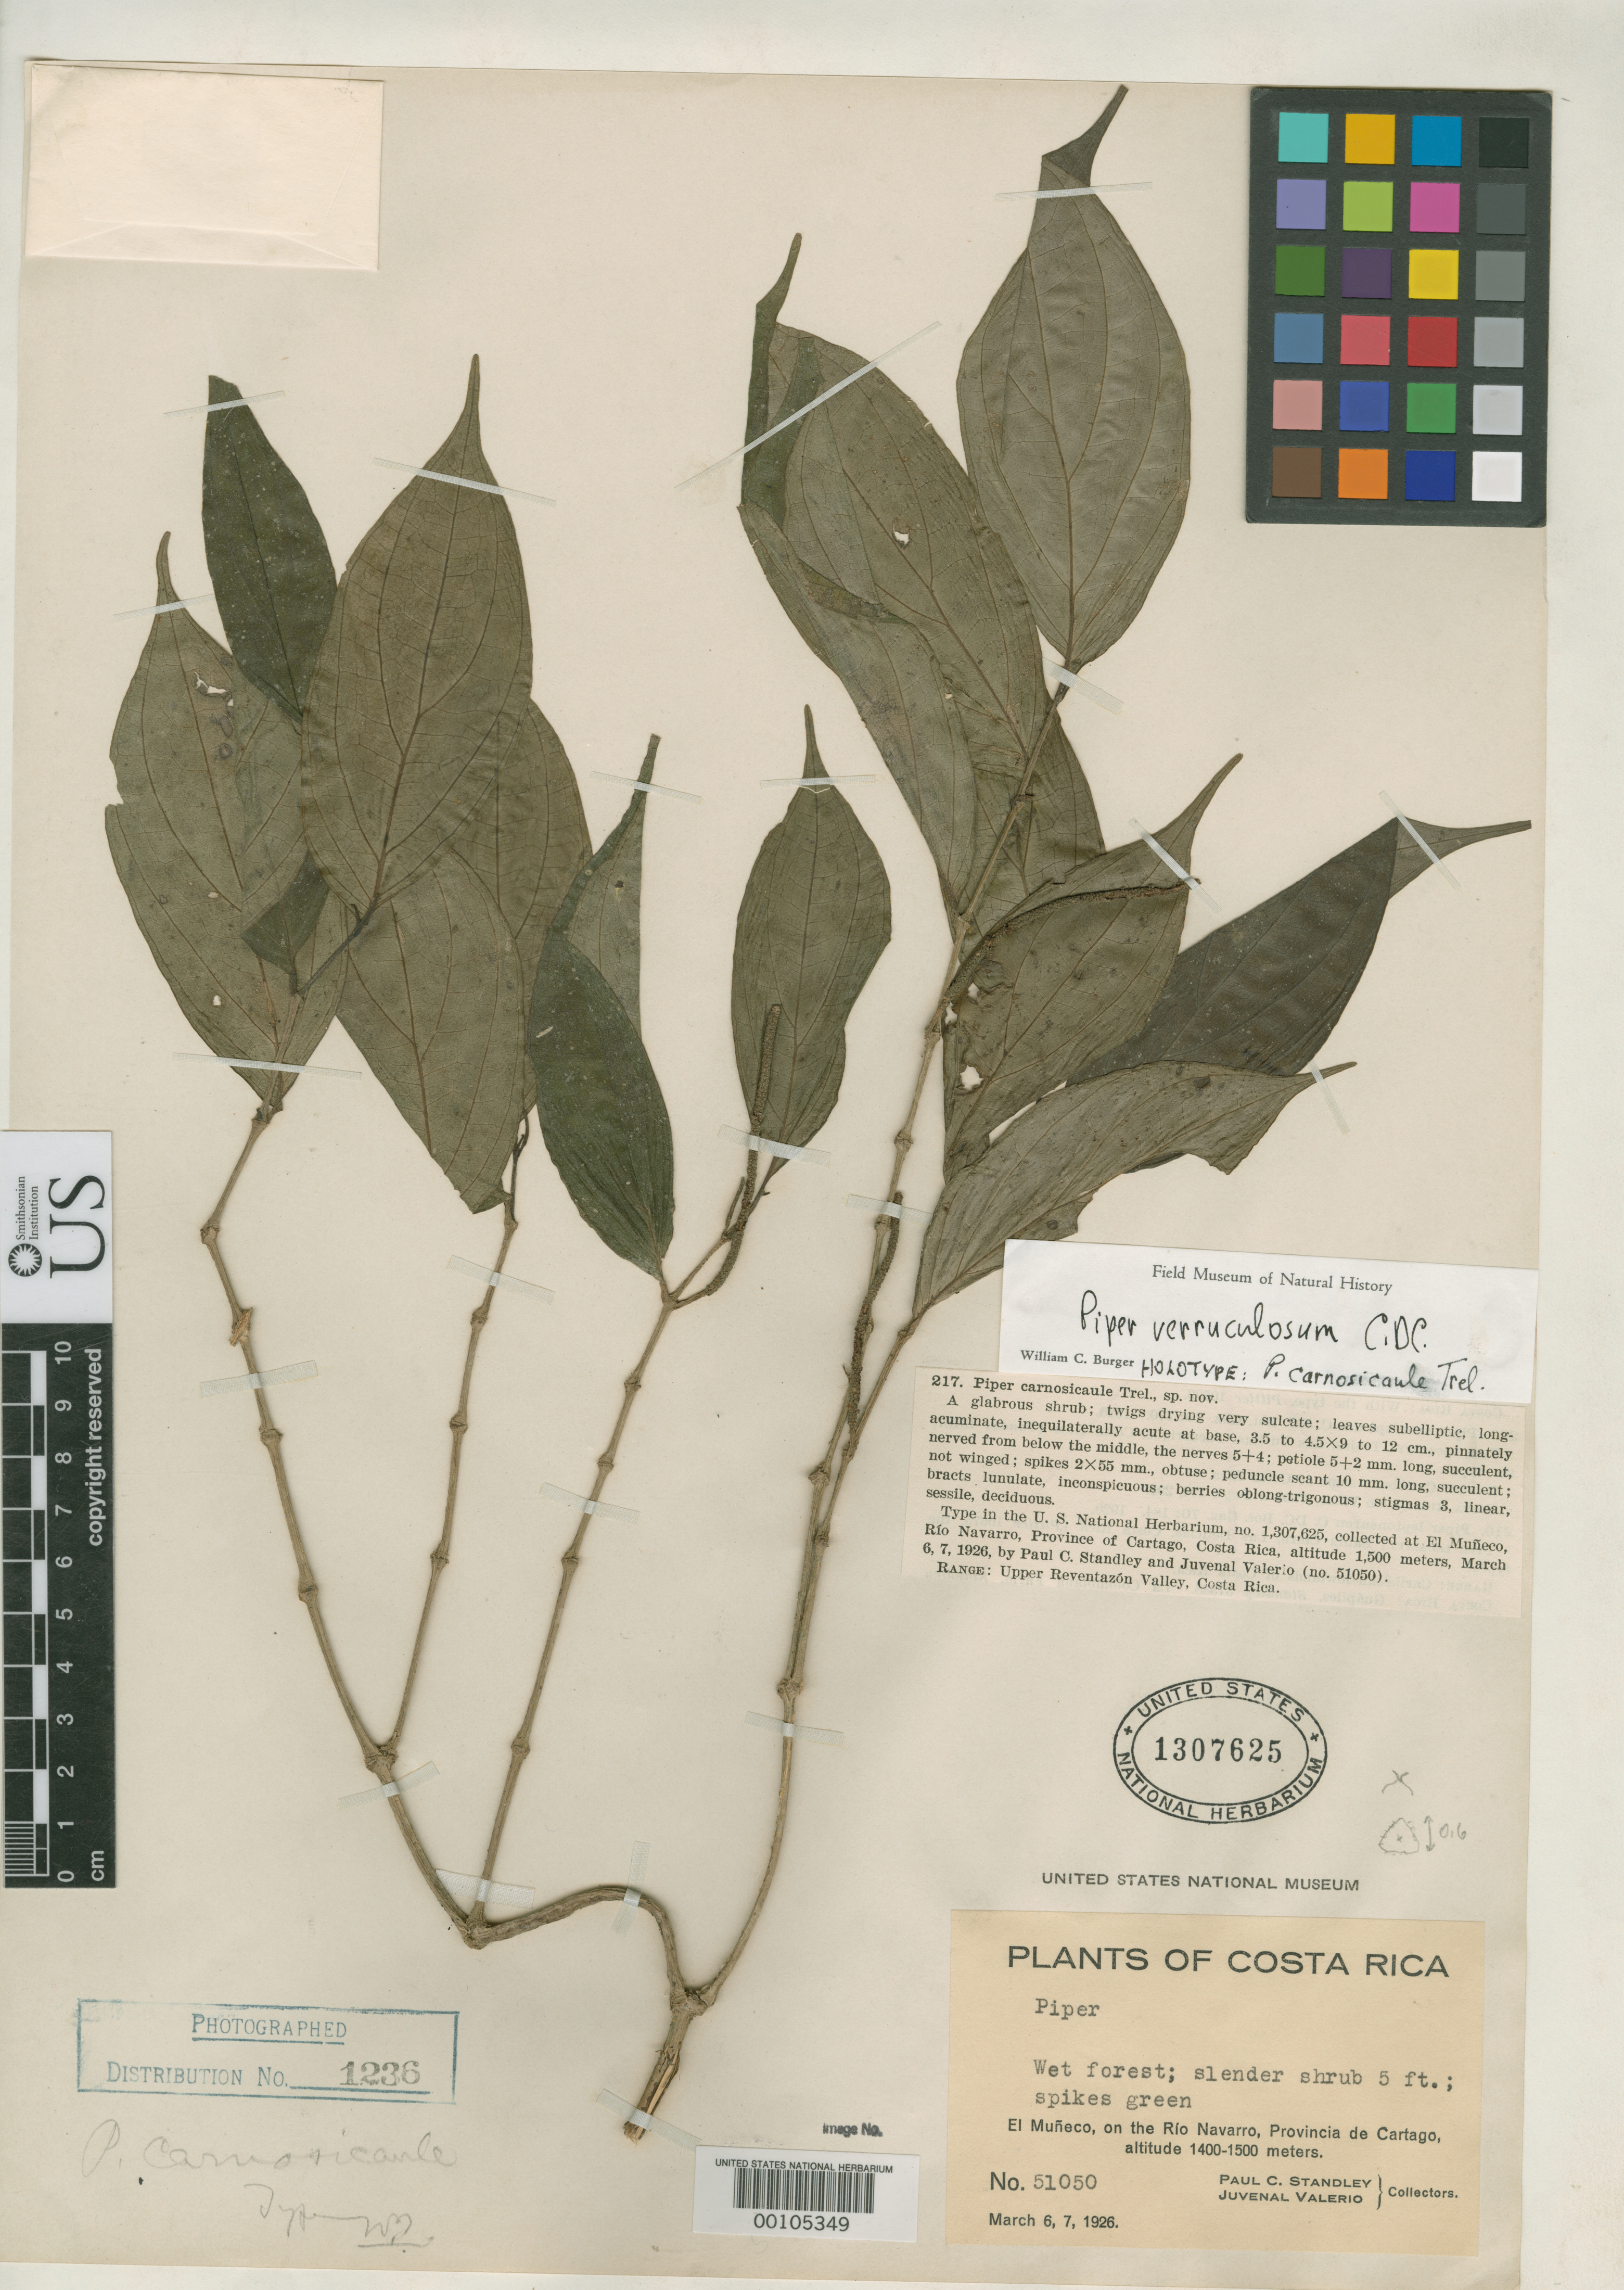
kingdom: Plantae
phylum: Tracheophyta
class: Magnoliopsida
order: Piperales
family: Piperaceae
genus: Piper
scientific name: Piper carnosicaule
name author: Trel.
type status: Holotype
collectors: P. C. Standley & J. Valerio R.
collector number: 21020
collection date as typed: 06 Mar 1926 to 07 Mar 1926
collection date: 1926-03-06/1926-03-07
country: Costa Rica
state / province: Cartago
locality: El Muneco, on Rio Navarro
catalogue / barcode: US 1307625